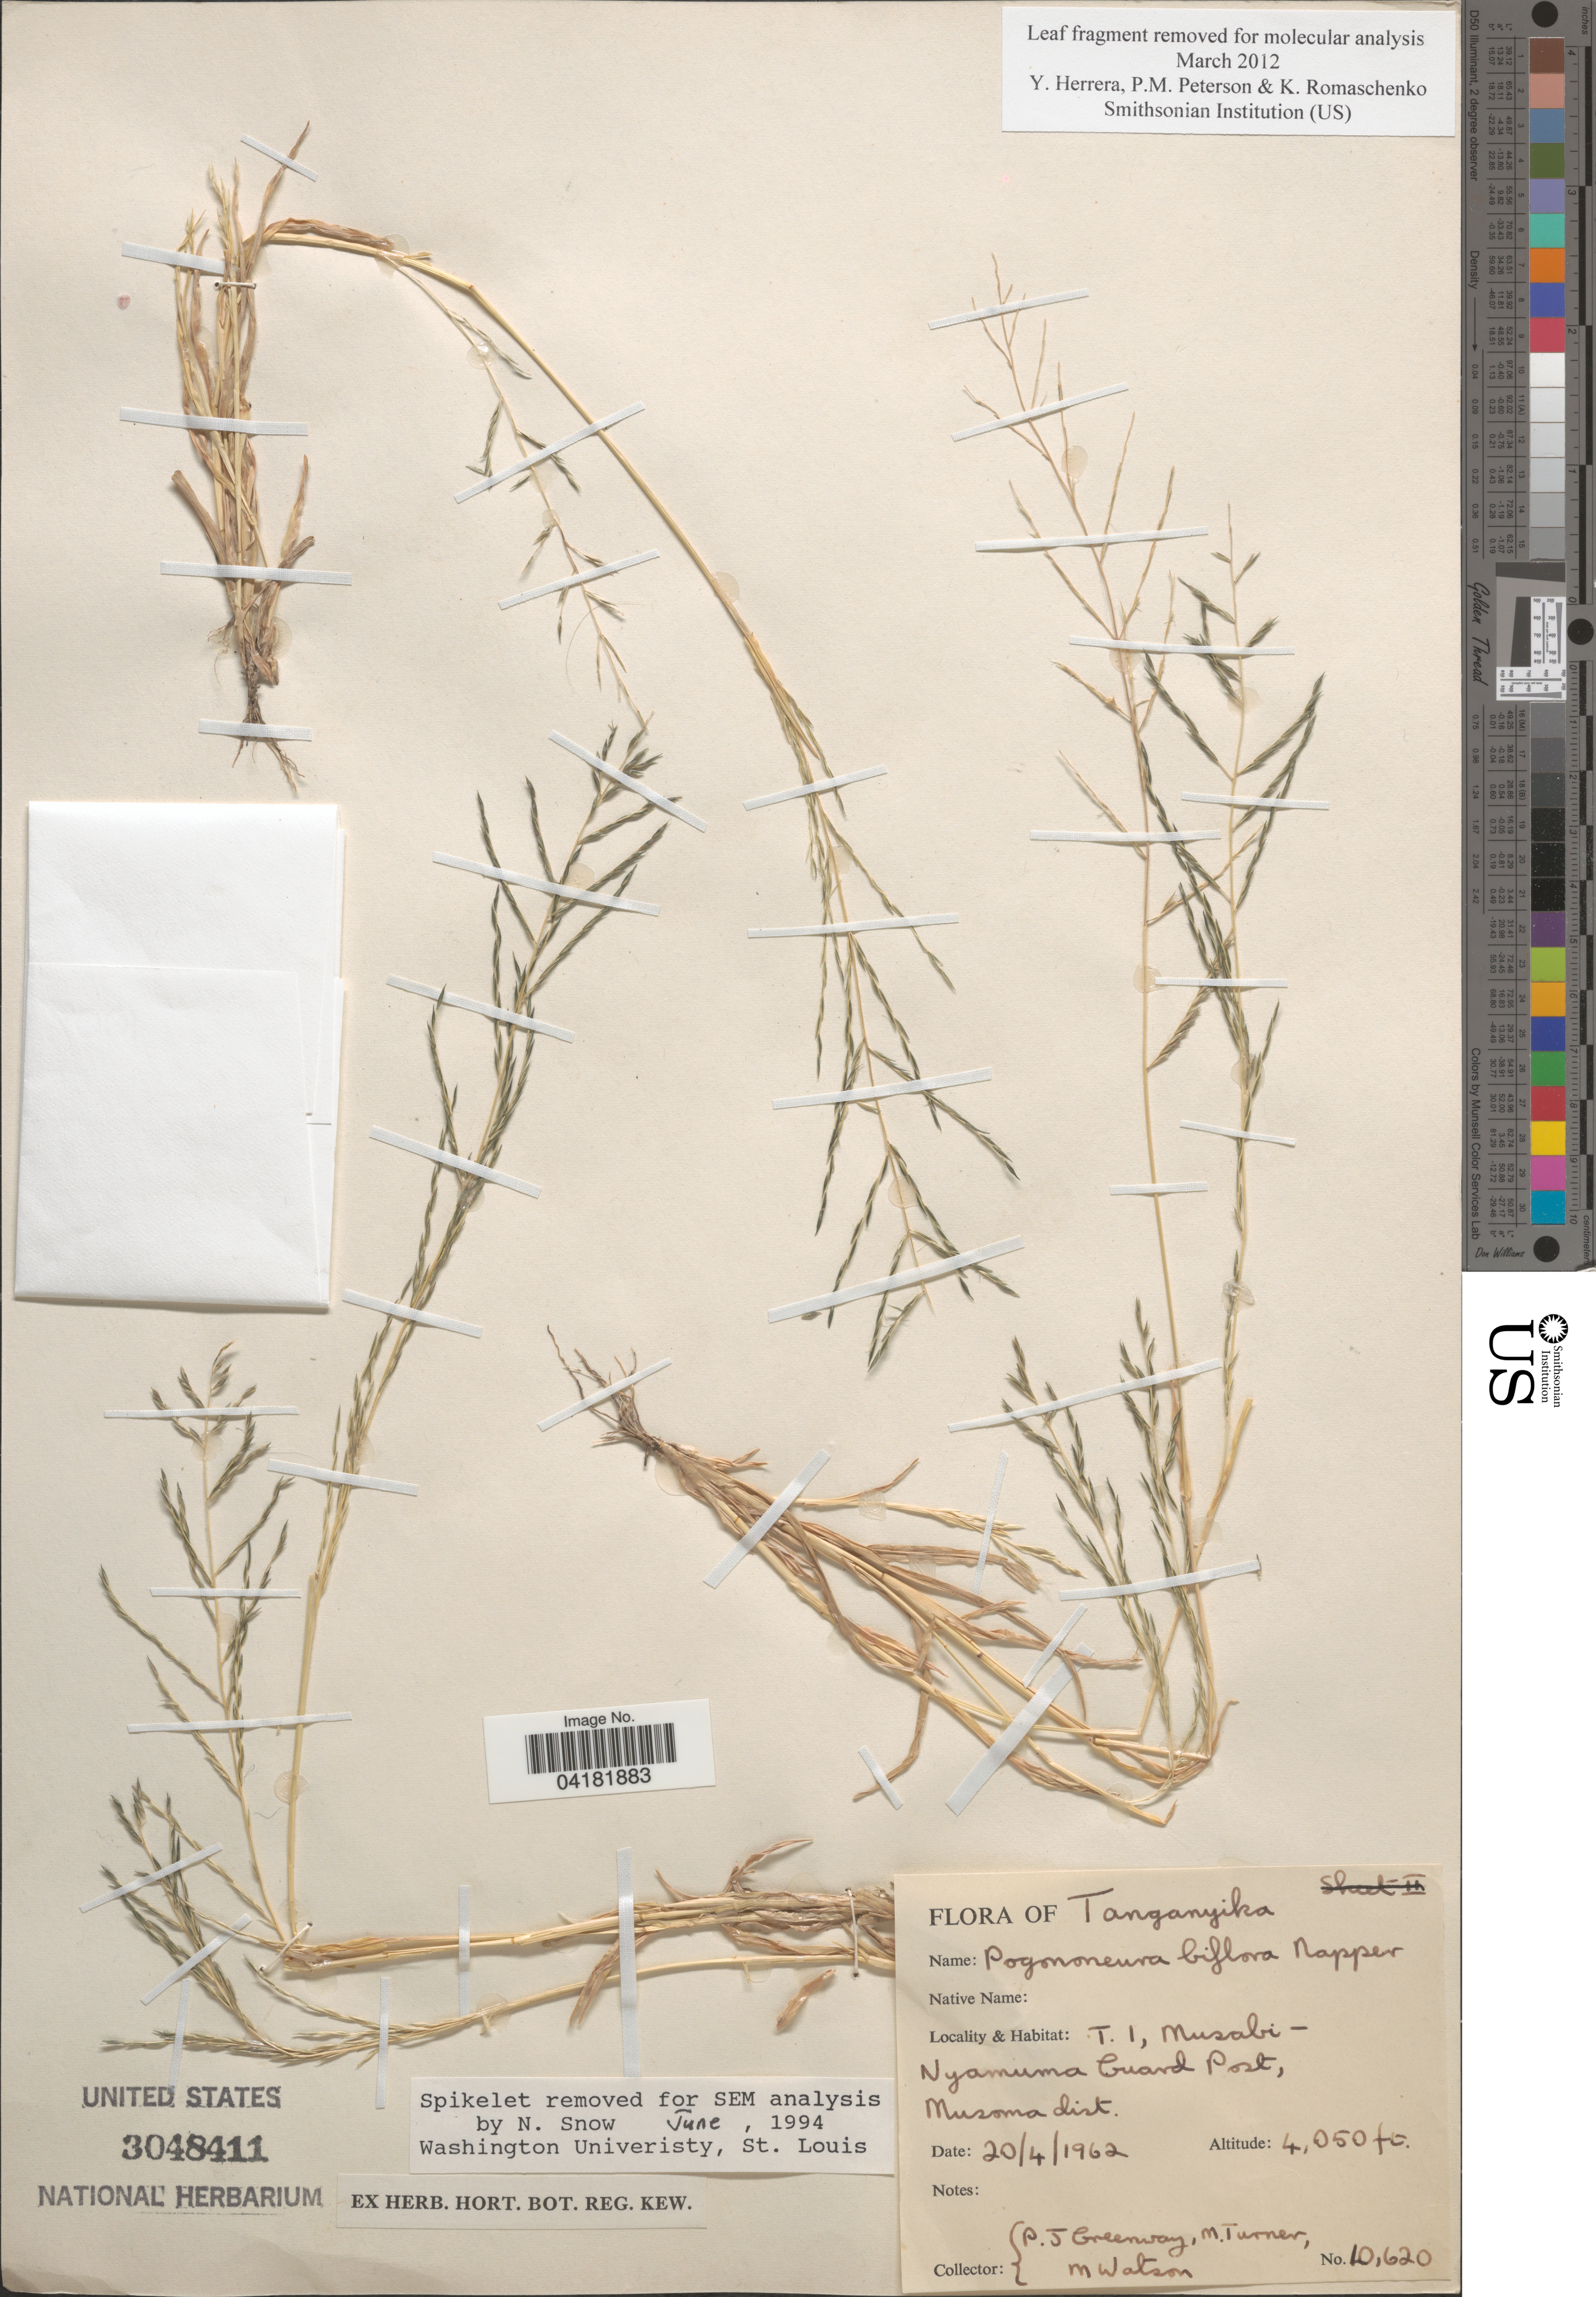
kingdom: Plantae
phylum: Tracheophyta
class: Liliopsida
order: Poales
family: Poaceae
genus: Pogononeura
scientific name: Pogononeura biflora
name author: Napper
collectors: P. J. Greenway, M. Turner & M. C. Watson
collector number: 10620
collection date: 1962-04-20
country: Tanzania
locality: Tanganyika. T. I, Musabi-Nyamuma Guard Post, Musoma dist.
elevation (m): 1234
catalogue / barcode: US 3048411